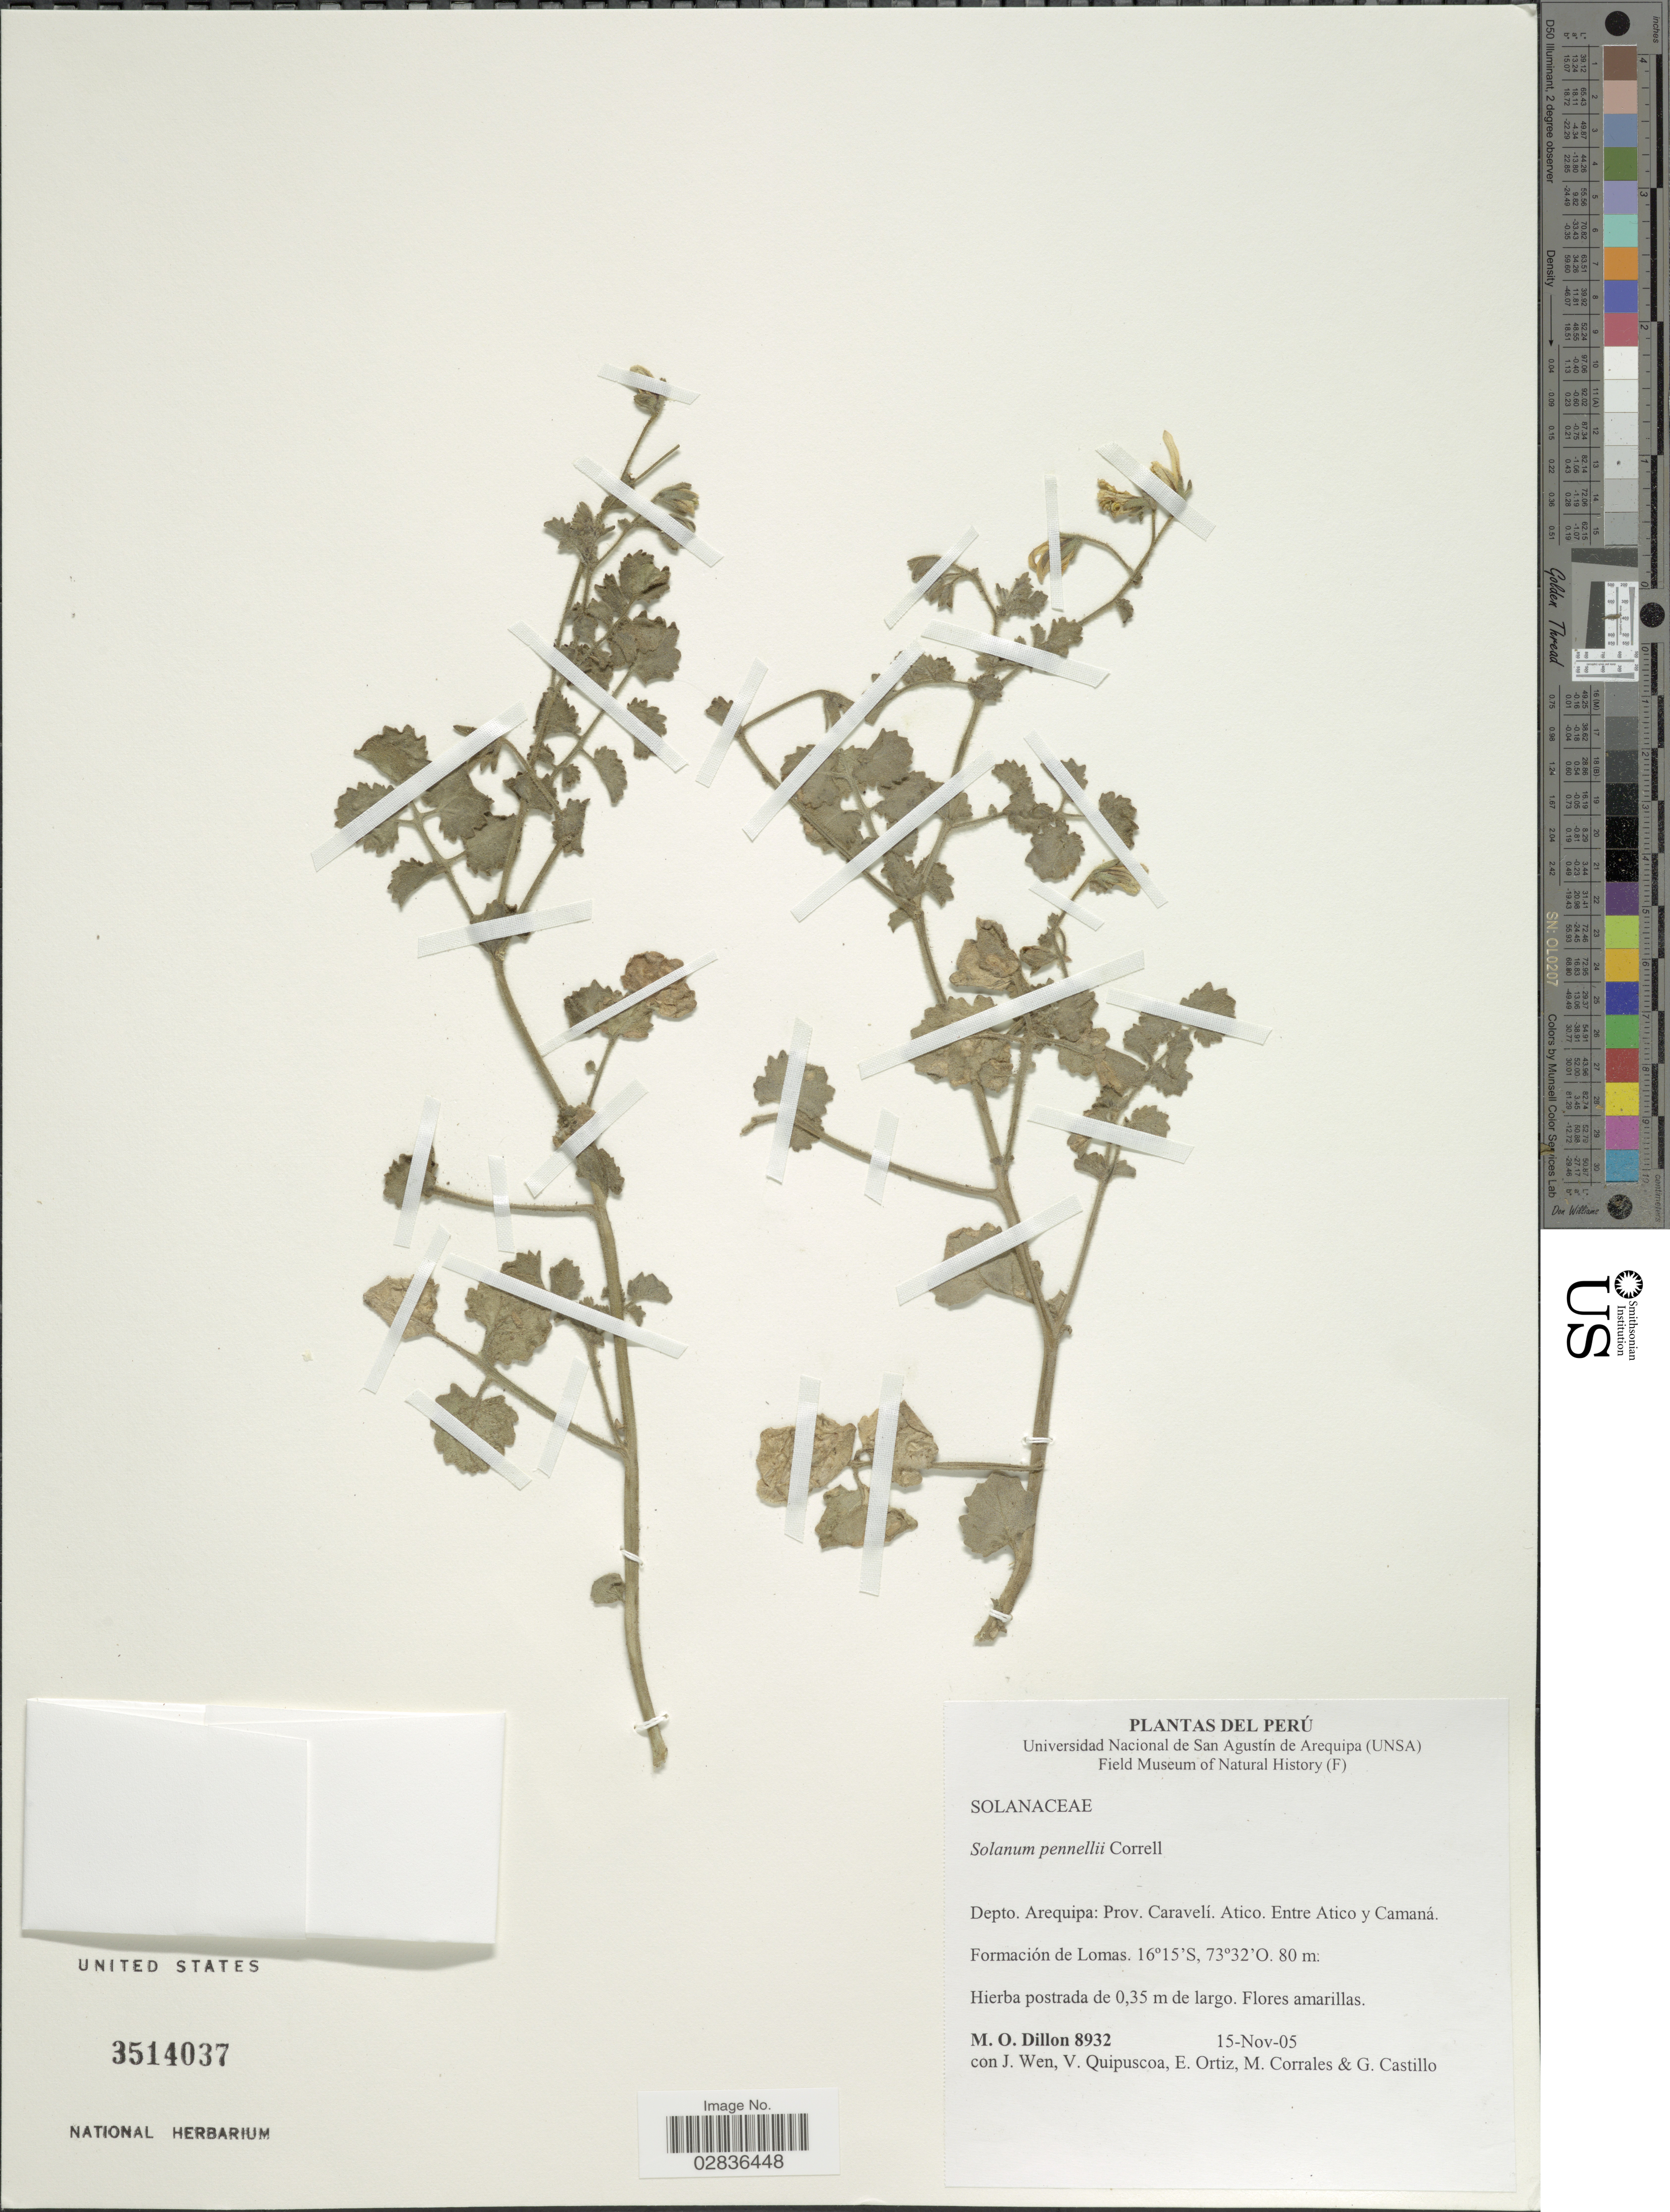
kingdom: Plantae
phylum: Tracheophyta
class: Magnoliopsida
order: Solanales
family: Solanaceae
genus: Solanum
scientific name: Solanum pennellii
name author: Correll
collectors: M. O. Dillon, J. Wen, V. Quipuscoa, E. Ortiz & et al.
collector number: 8932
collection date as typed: Transcribed d/m/y: 15/11/5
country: Peru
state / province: Arequipa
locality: Depto. Arequipa: Prov. Caravelí. Atico. Entre Atico y Camaná. Formación de Lomas.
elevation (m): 80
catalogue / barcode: US 3514037